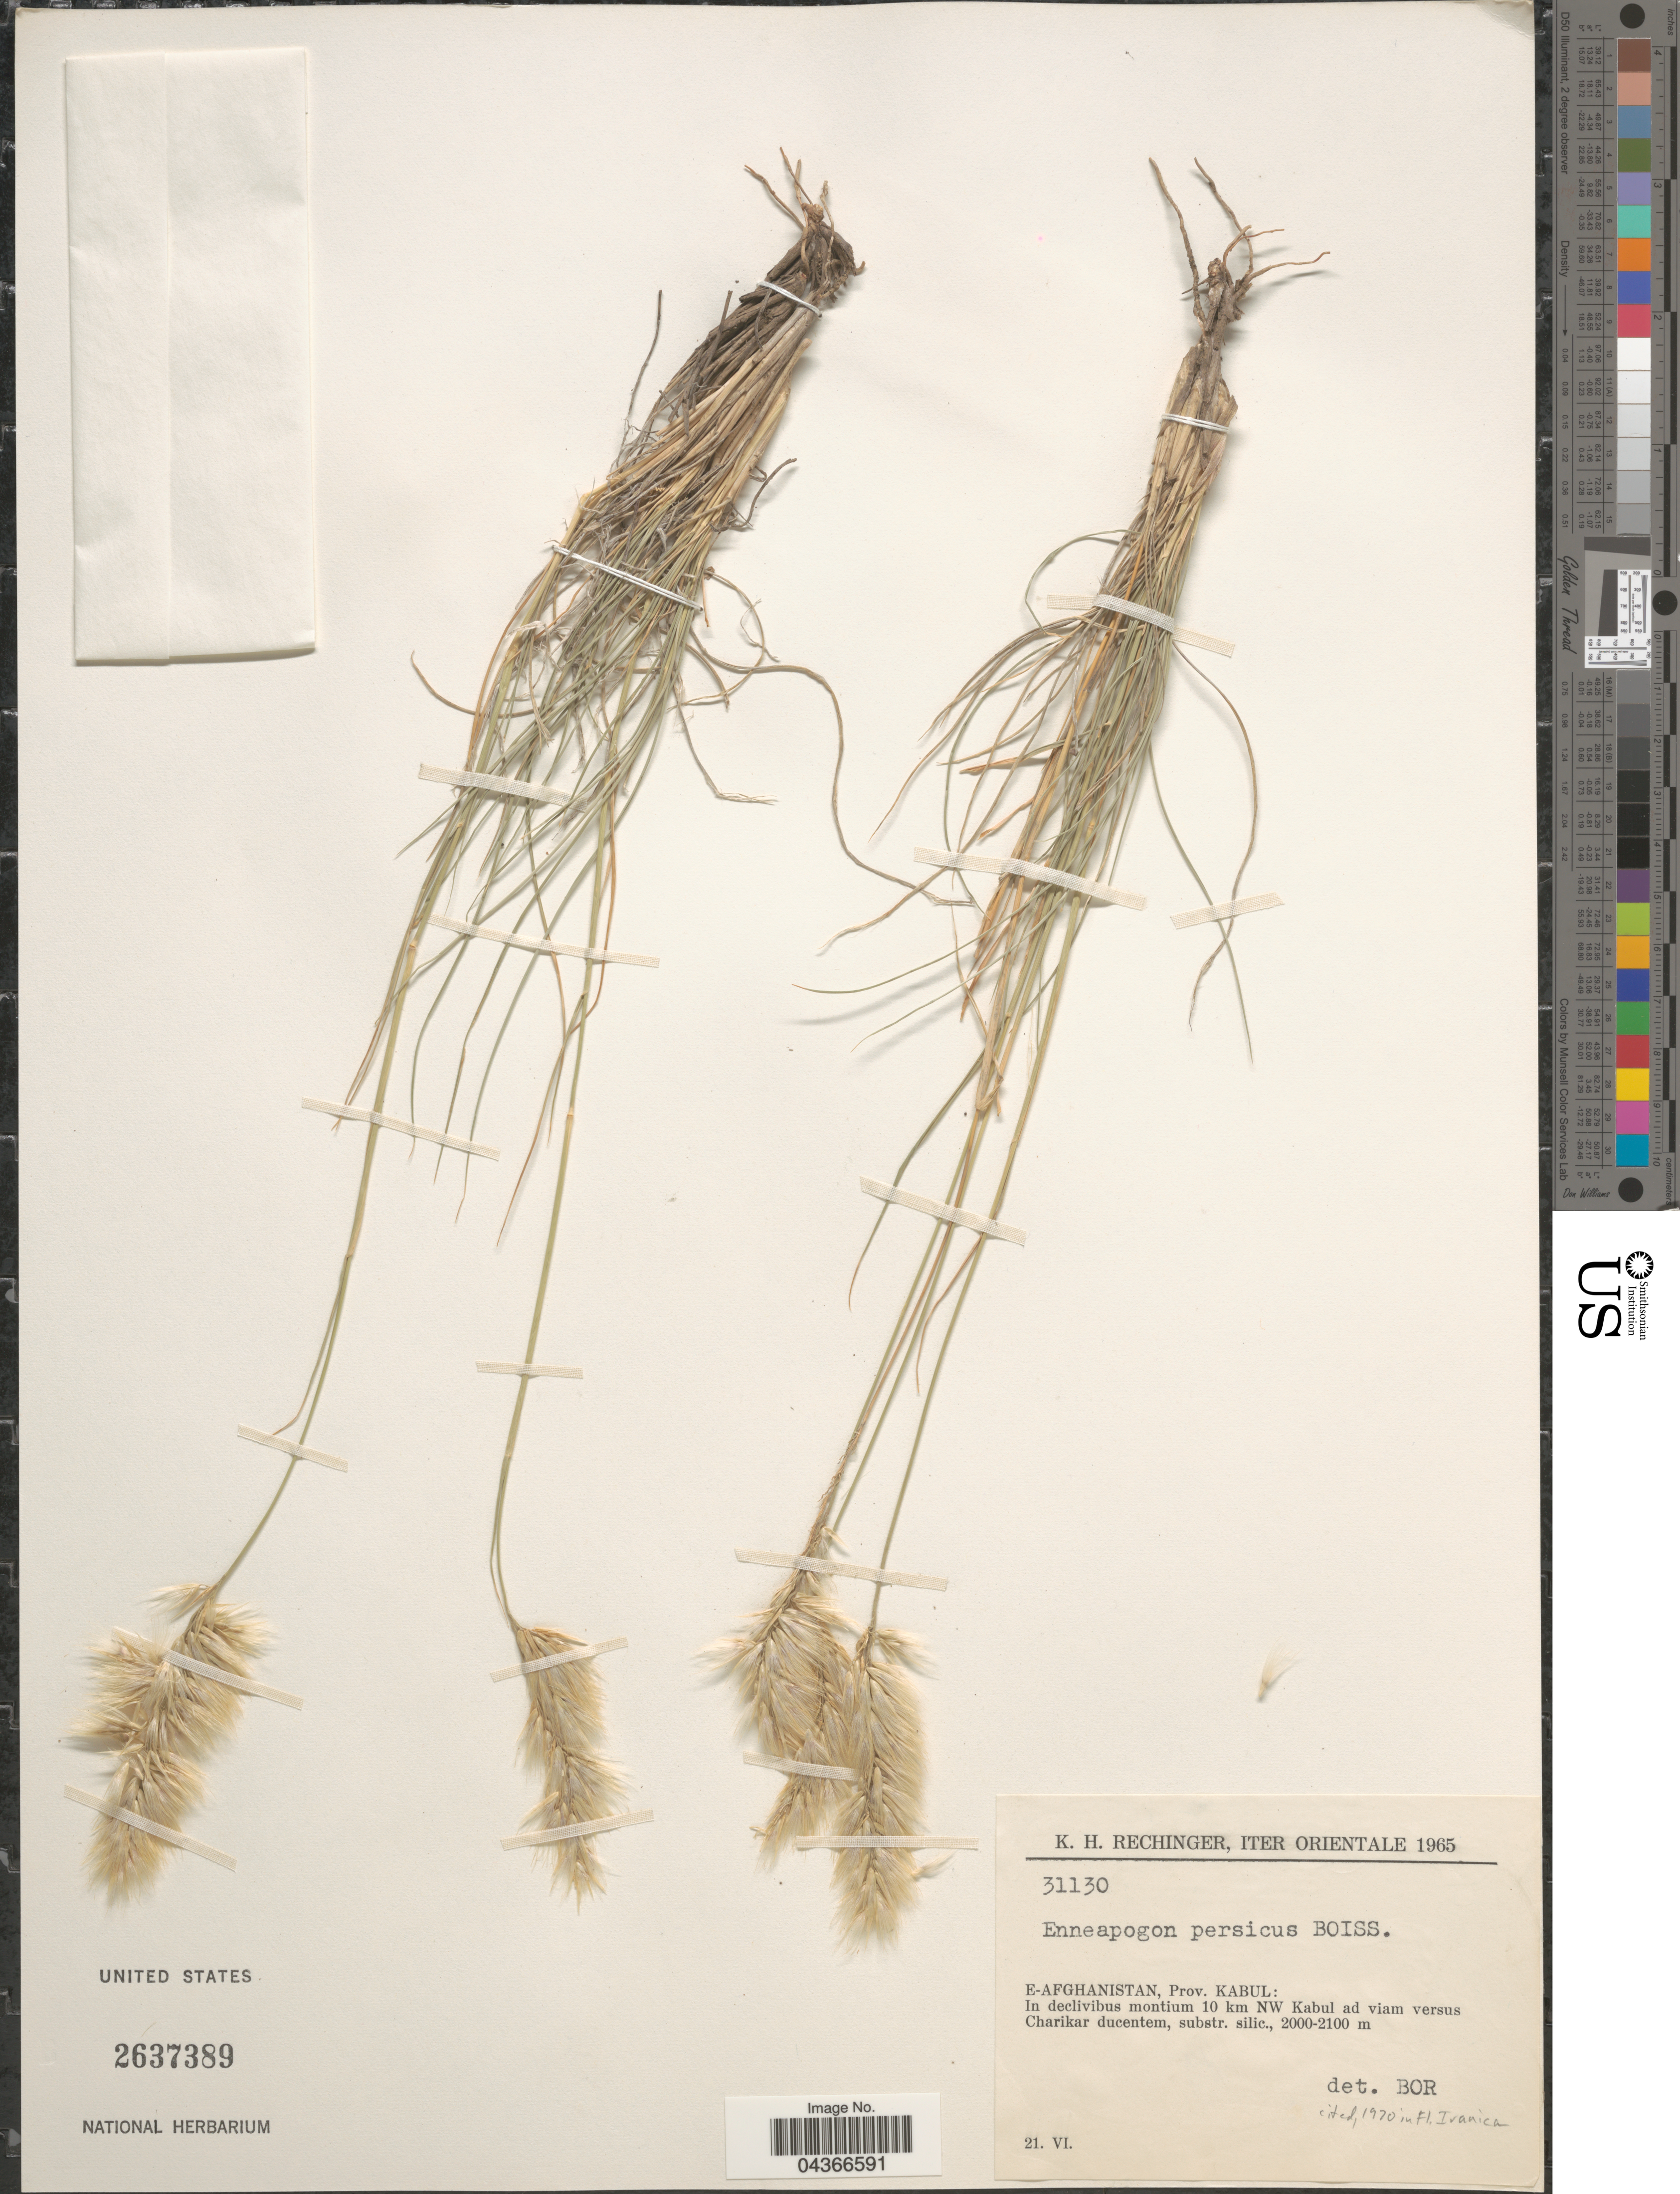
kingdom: Plantae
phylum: Tracheophyta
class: Liliopsida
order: Poales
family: Poaceae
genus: Enneapogon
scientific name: Enneapogon persicus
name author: Boiss.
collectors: K. H. Rechinger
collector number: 31130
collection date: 1965-06-21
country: Afghanistan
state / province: Kabul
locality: Iter Orientale 1965. E-Afghanistan, Prov. Kabul: In declivibus montium 10 km NW Kabul ad viam versus Charikar ducentem.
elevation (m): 2000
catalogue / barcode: US 2637389